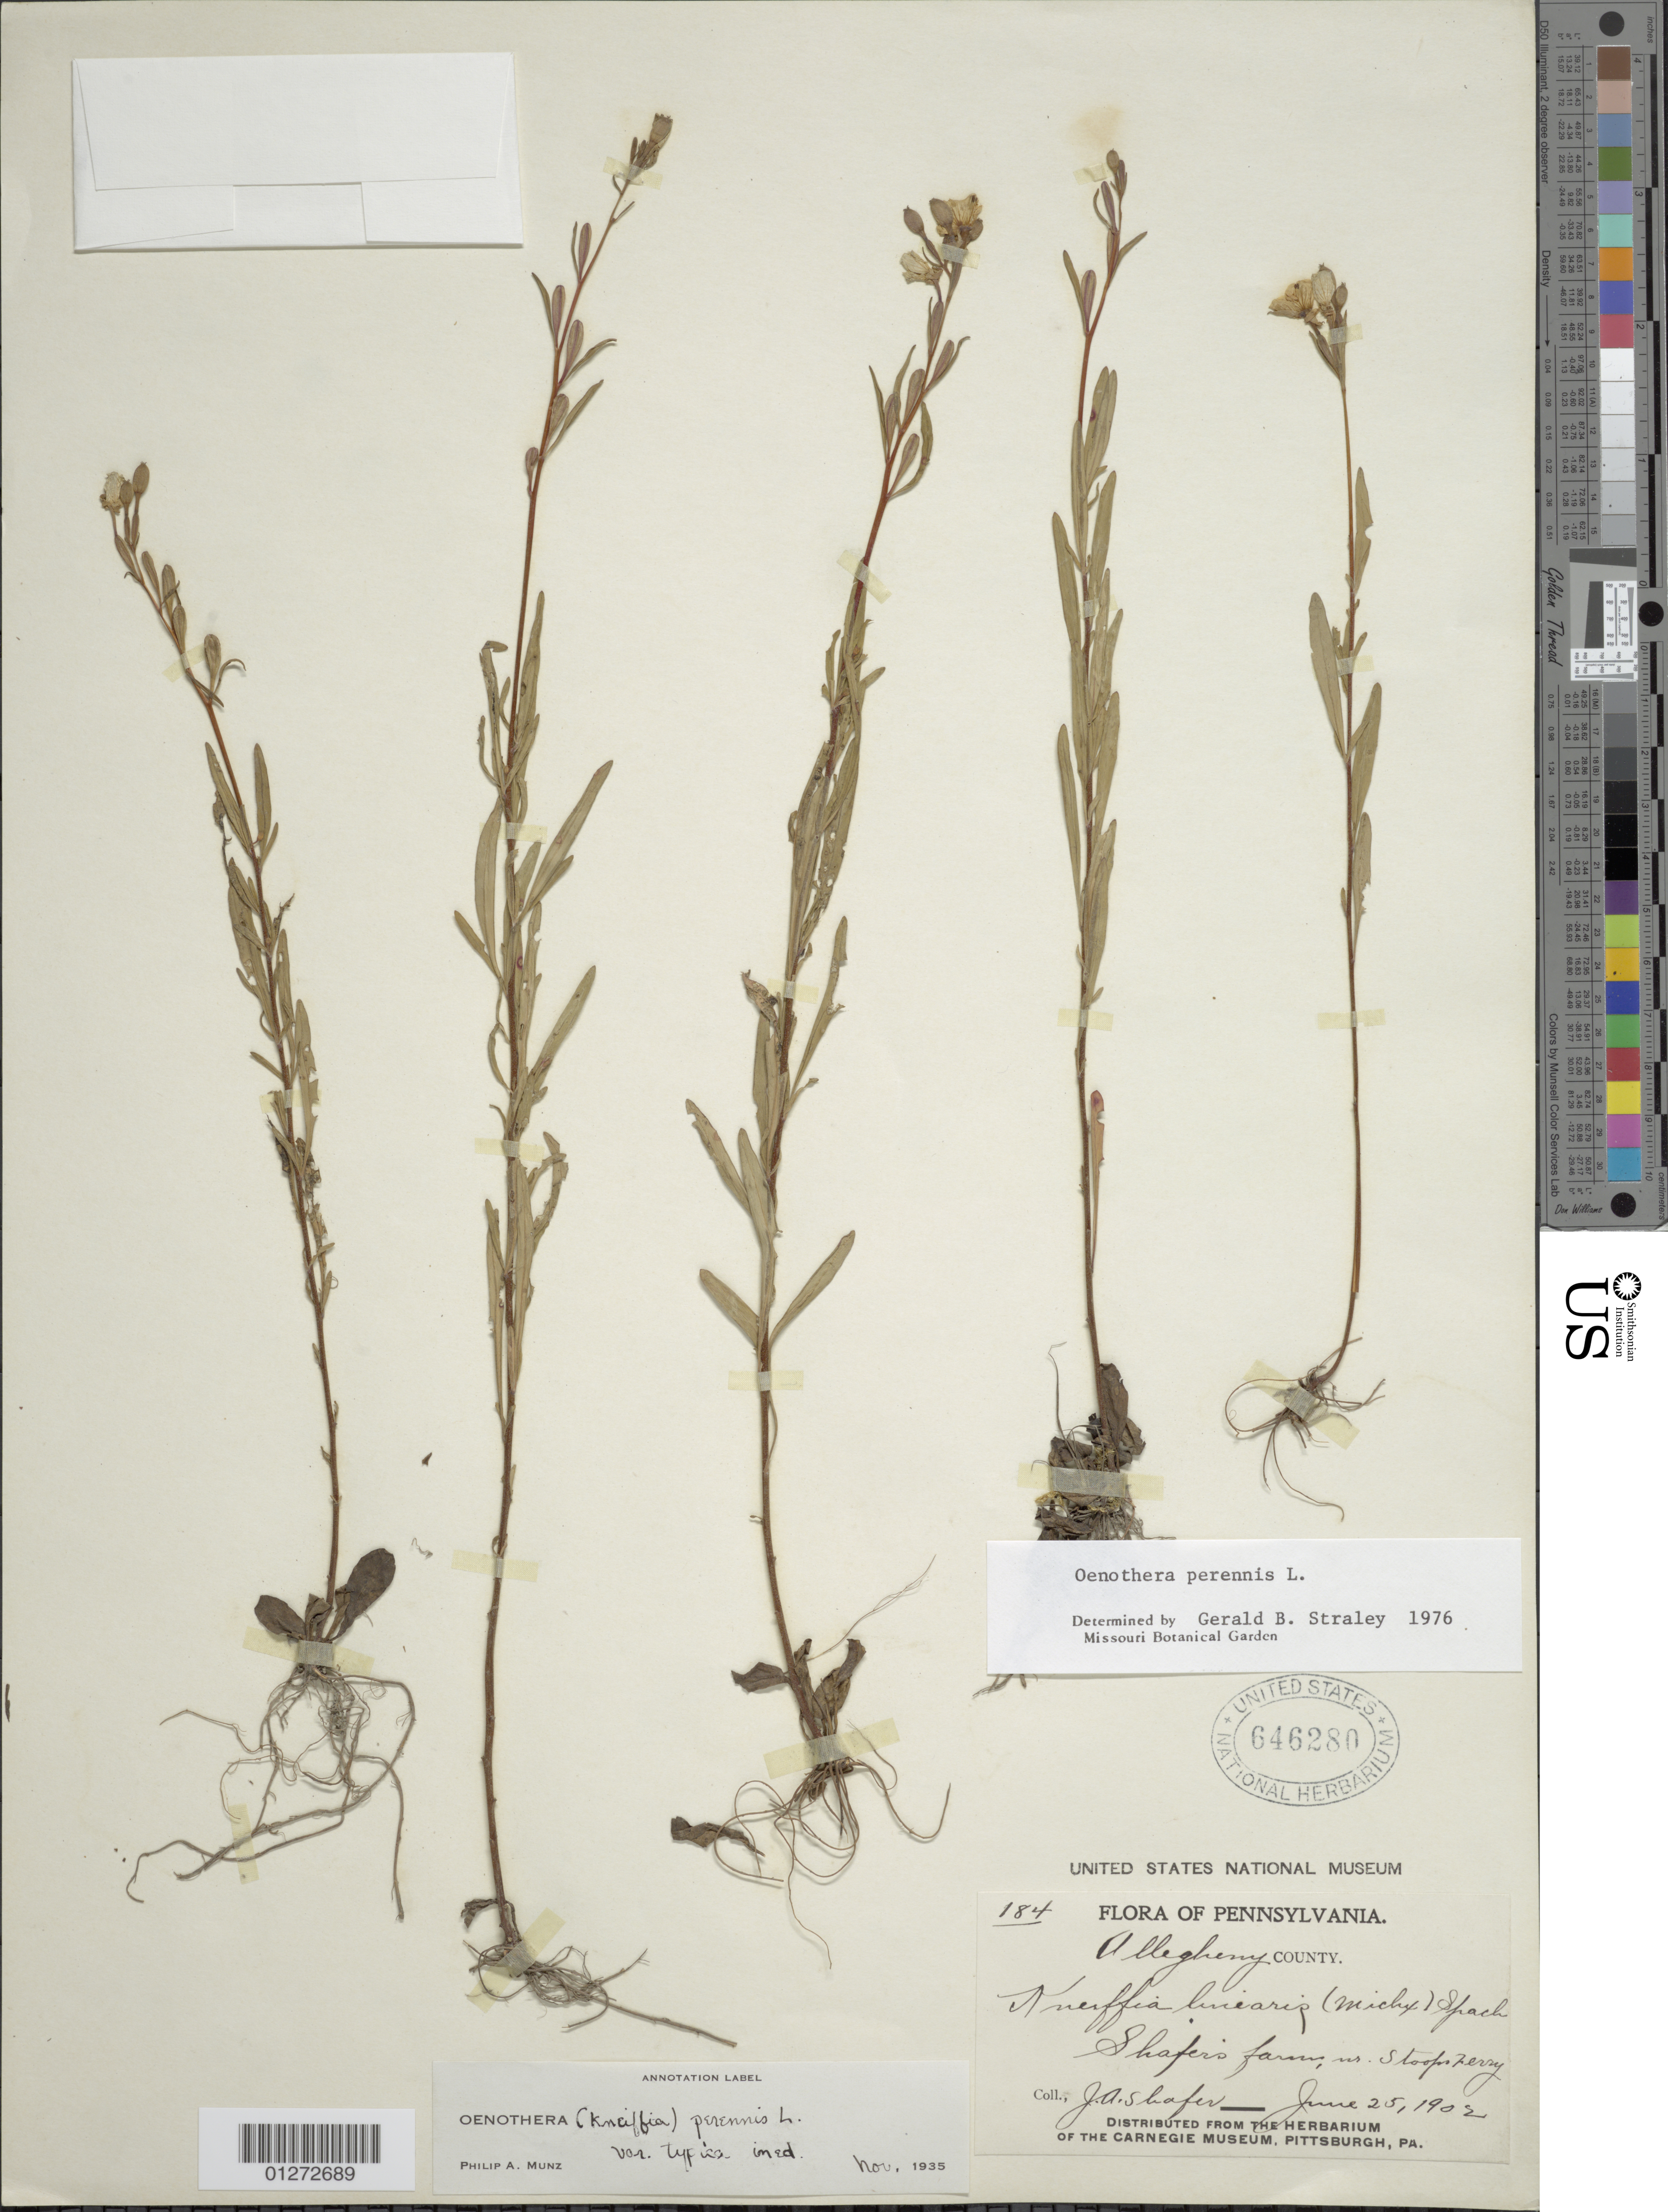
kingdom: Plantae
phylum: Tracheophyta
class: Magnoliopsida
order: Myrtales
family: Onagraceae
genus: Oenothera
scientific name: Oenothera perennis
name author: L.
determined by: Straley, G. B.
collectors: J. A. Shafer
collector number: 184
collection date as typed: June 25, 1902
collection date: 1902-06-25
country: United States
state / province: Pennsylvania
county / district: Allegheny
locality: Shafer's Farm, nr. Stoops Ferry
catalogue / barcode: US 646280